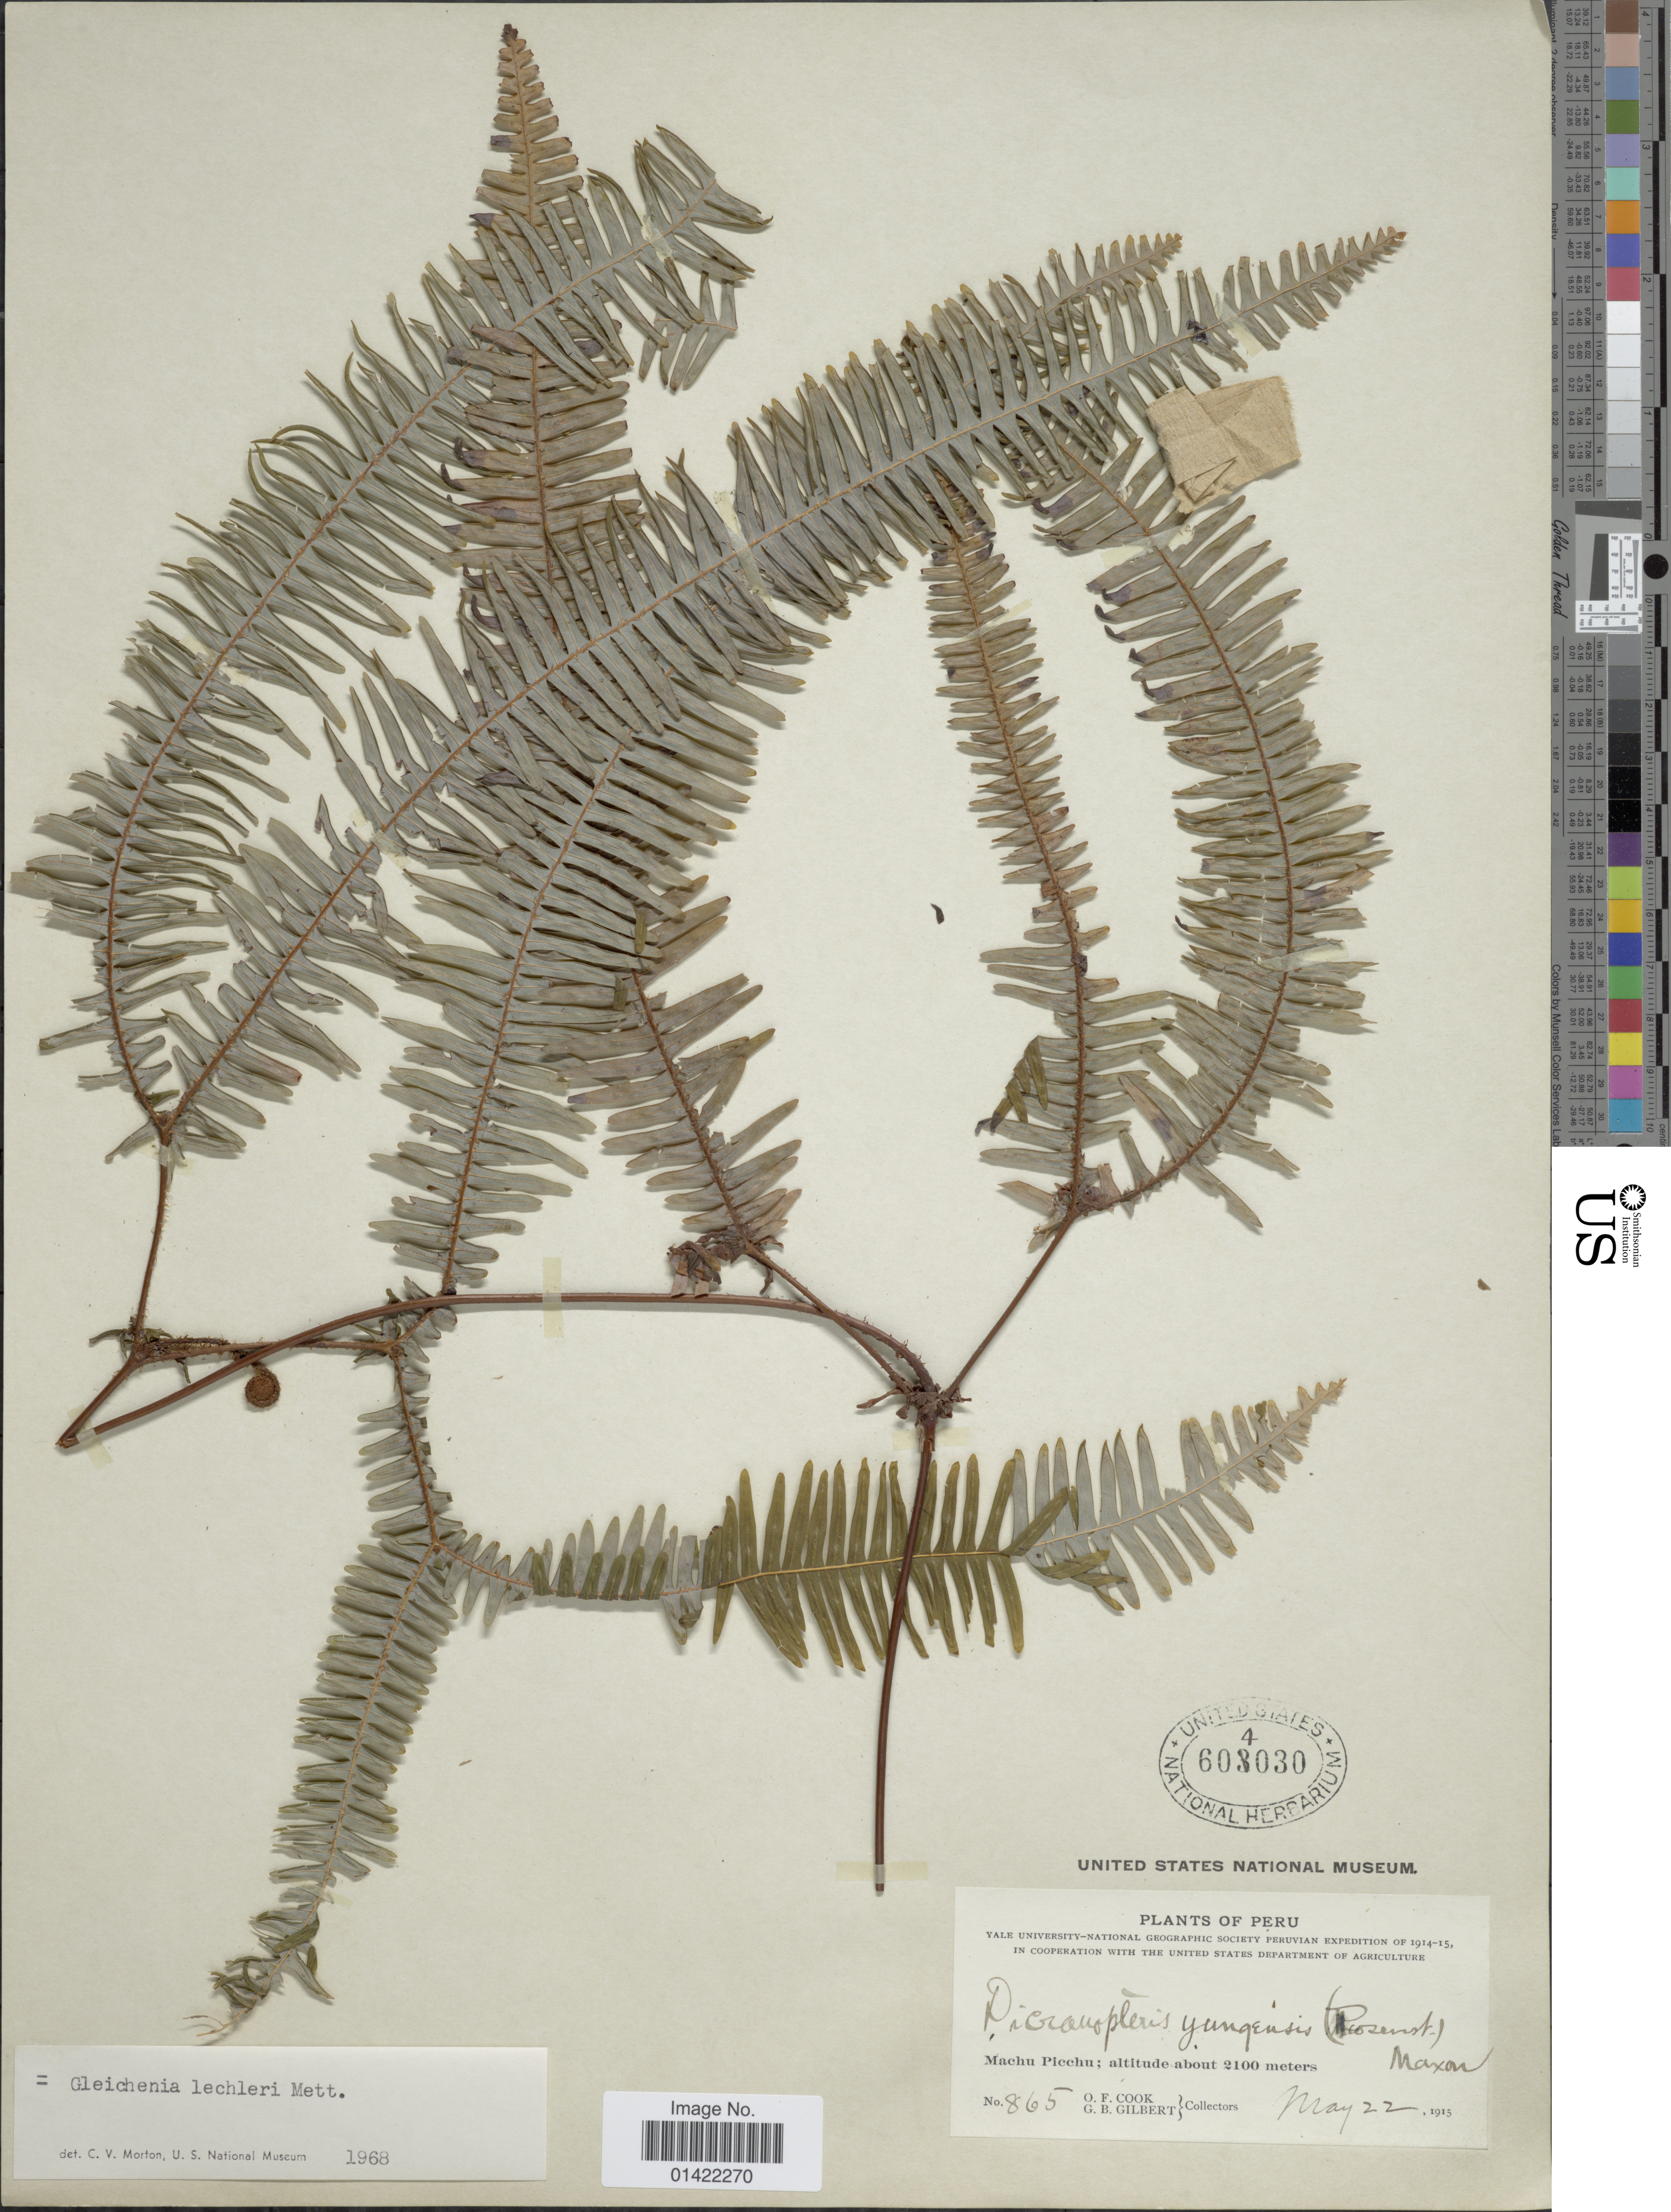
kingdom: Plantae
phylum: Tracheophyta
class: Polypodiopsida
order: Gleicheniales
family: Gleicheniaceae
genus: Sticherus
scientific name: Sticherus lechleri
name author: (Mett. ex Kuhn) Nakai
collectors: O. F. Cook & G. B. Gilbert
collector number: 865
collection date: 1915-05-22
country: Peru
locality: Machu Picchu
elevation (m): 2100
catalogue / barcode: US 604030